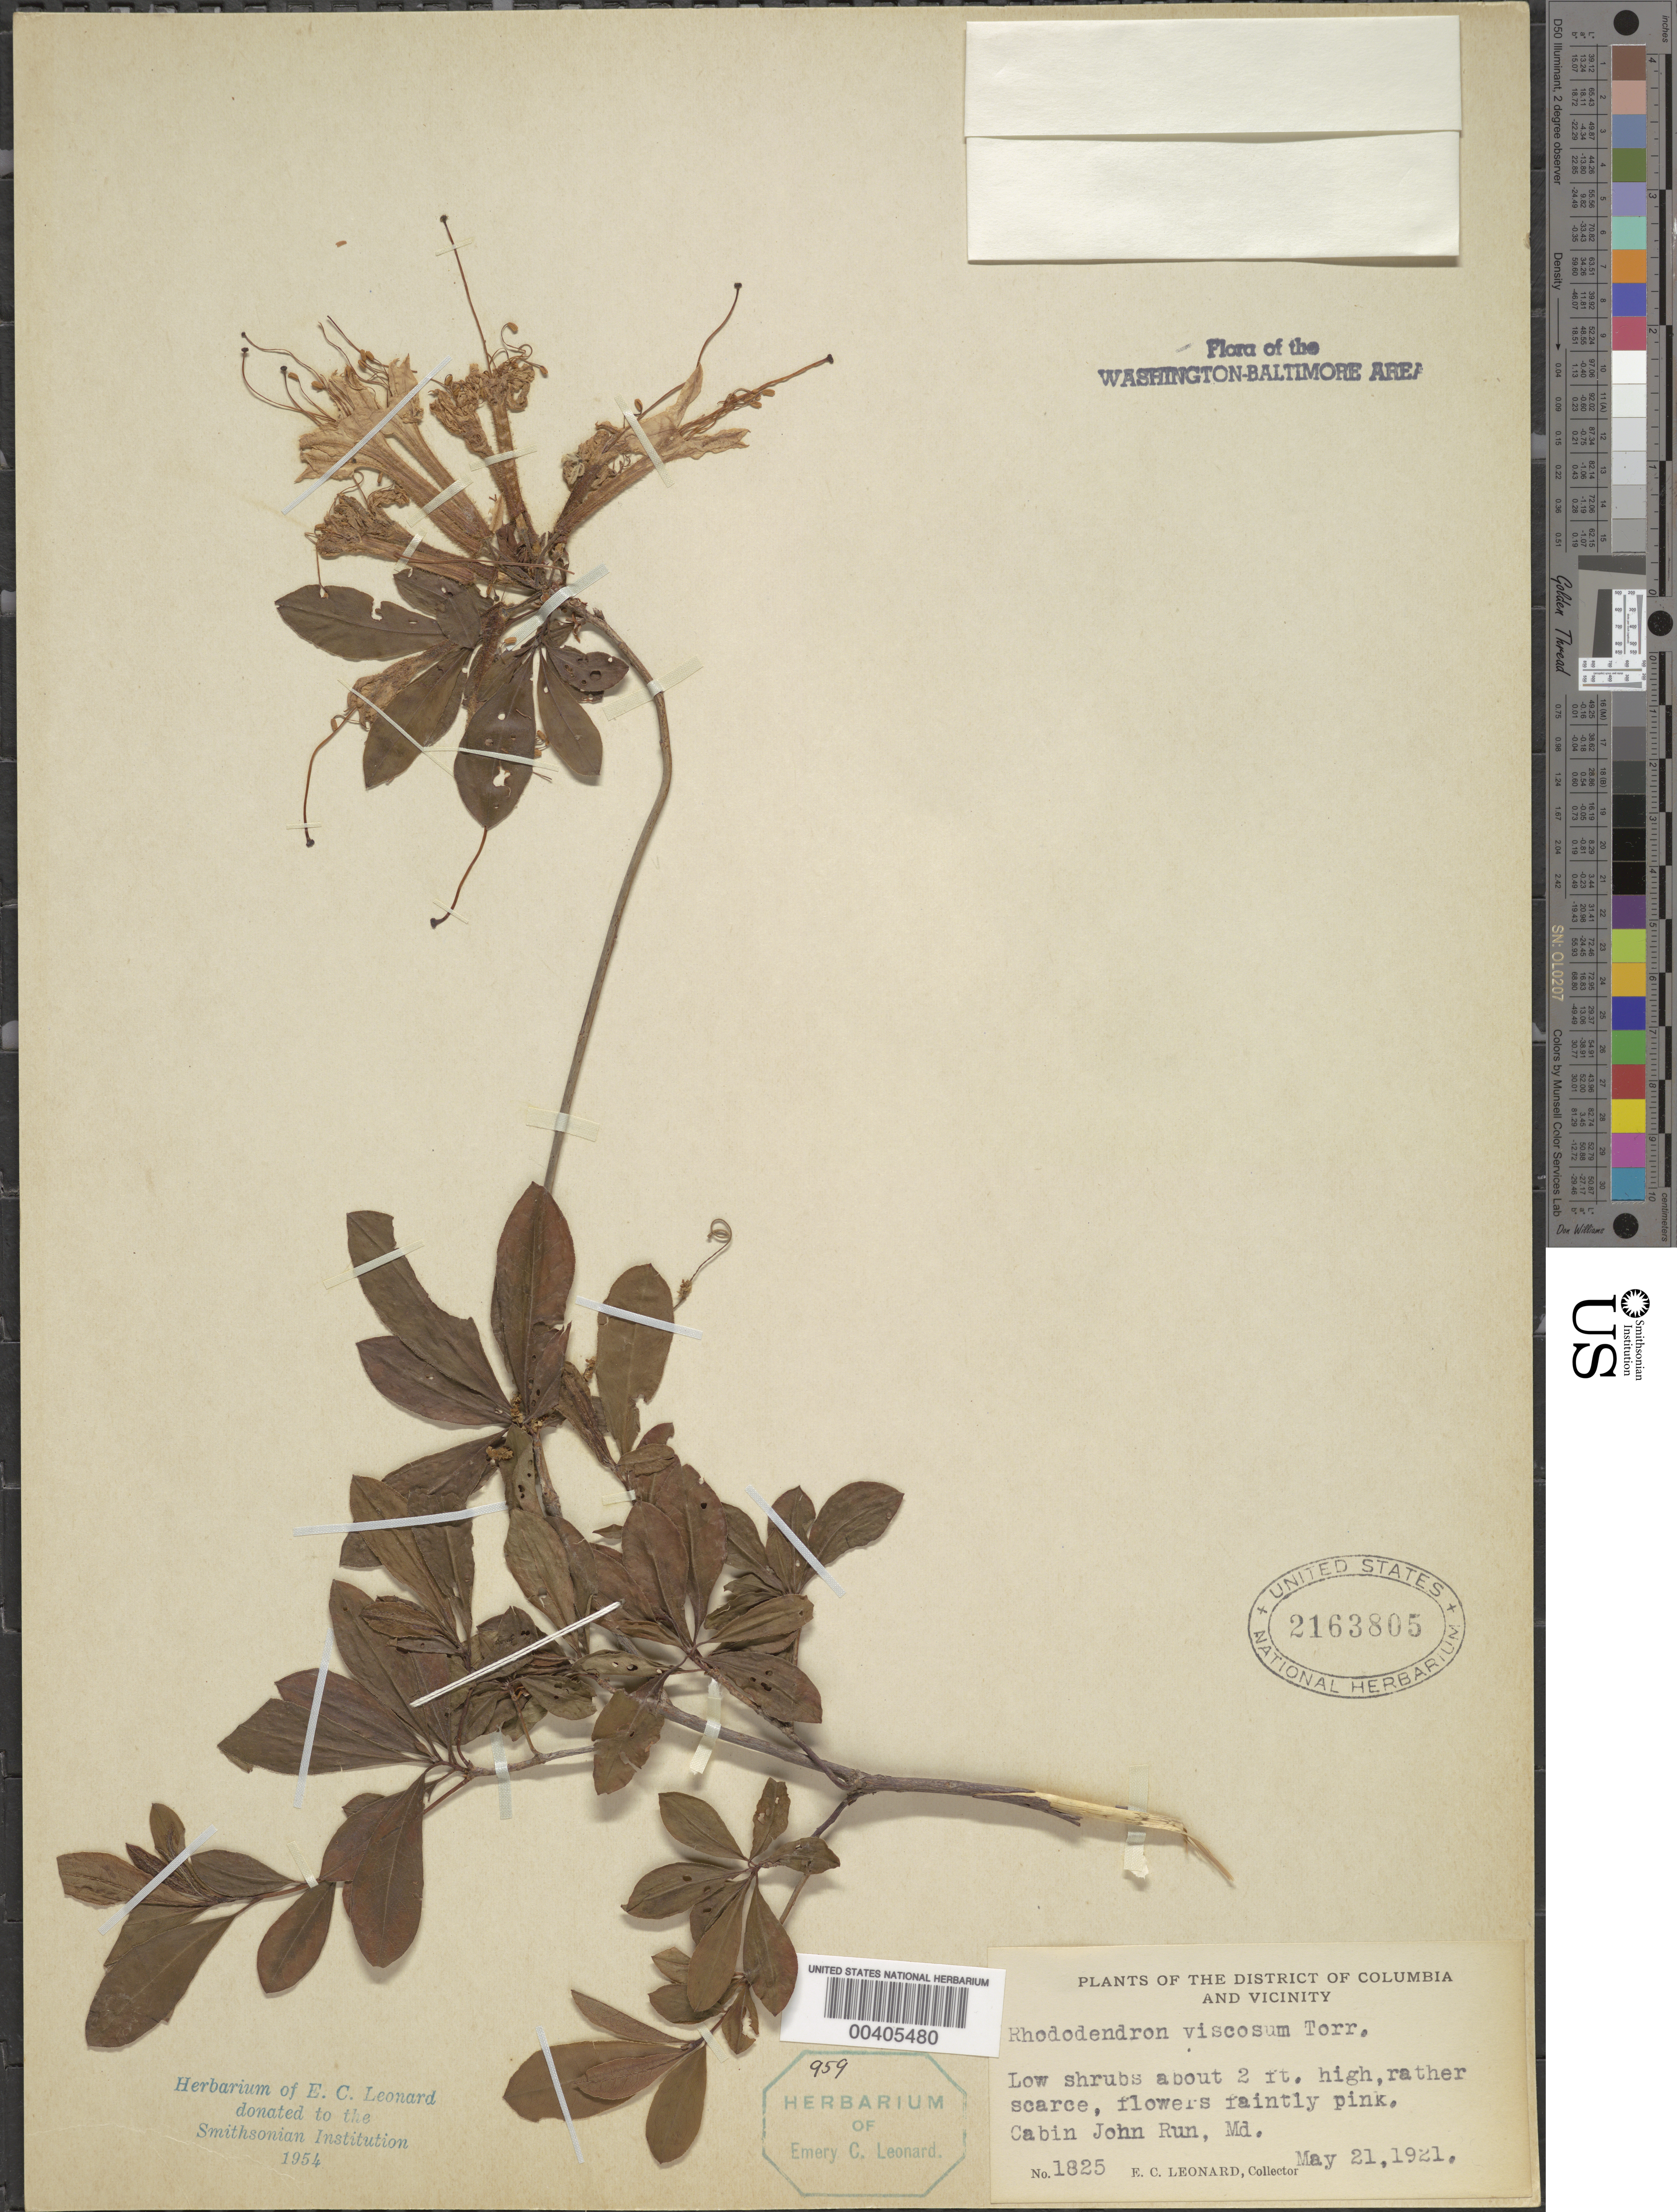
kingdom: Plantae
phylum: Tracheophyta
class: Magnoliopsida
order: Ericales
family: Ericaceae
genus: Rhododendron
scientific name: Rhododendron viscosum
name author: (L.) Torr.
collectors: E. C. Leonard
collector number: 1825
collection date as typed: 21 May 1921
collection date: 1921-05-21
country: United States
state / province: Maryland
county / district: Montgomery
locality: Cabin John Run C. & O. Canal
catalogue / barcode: US 2163805